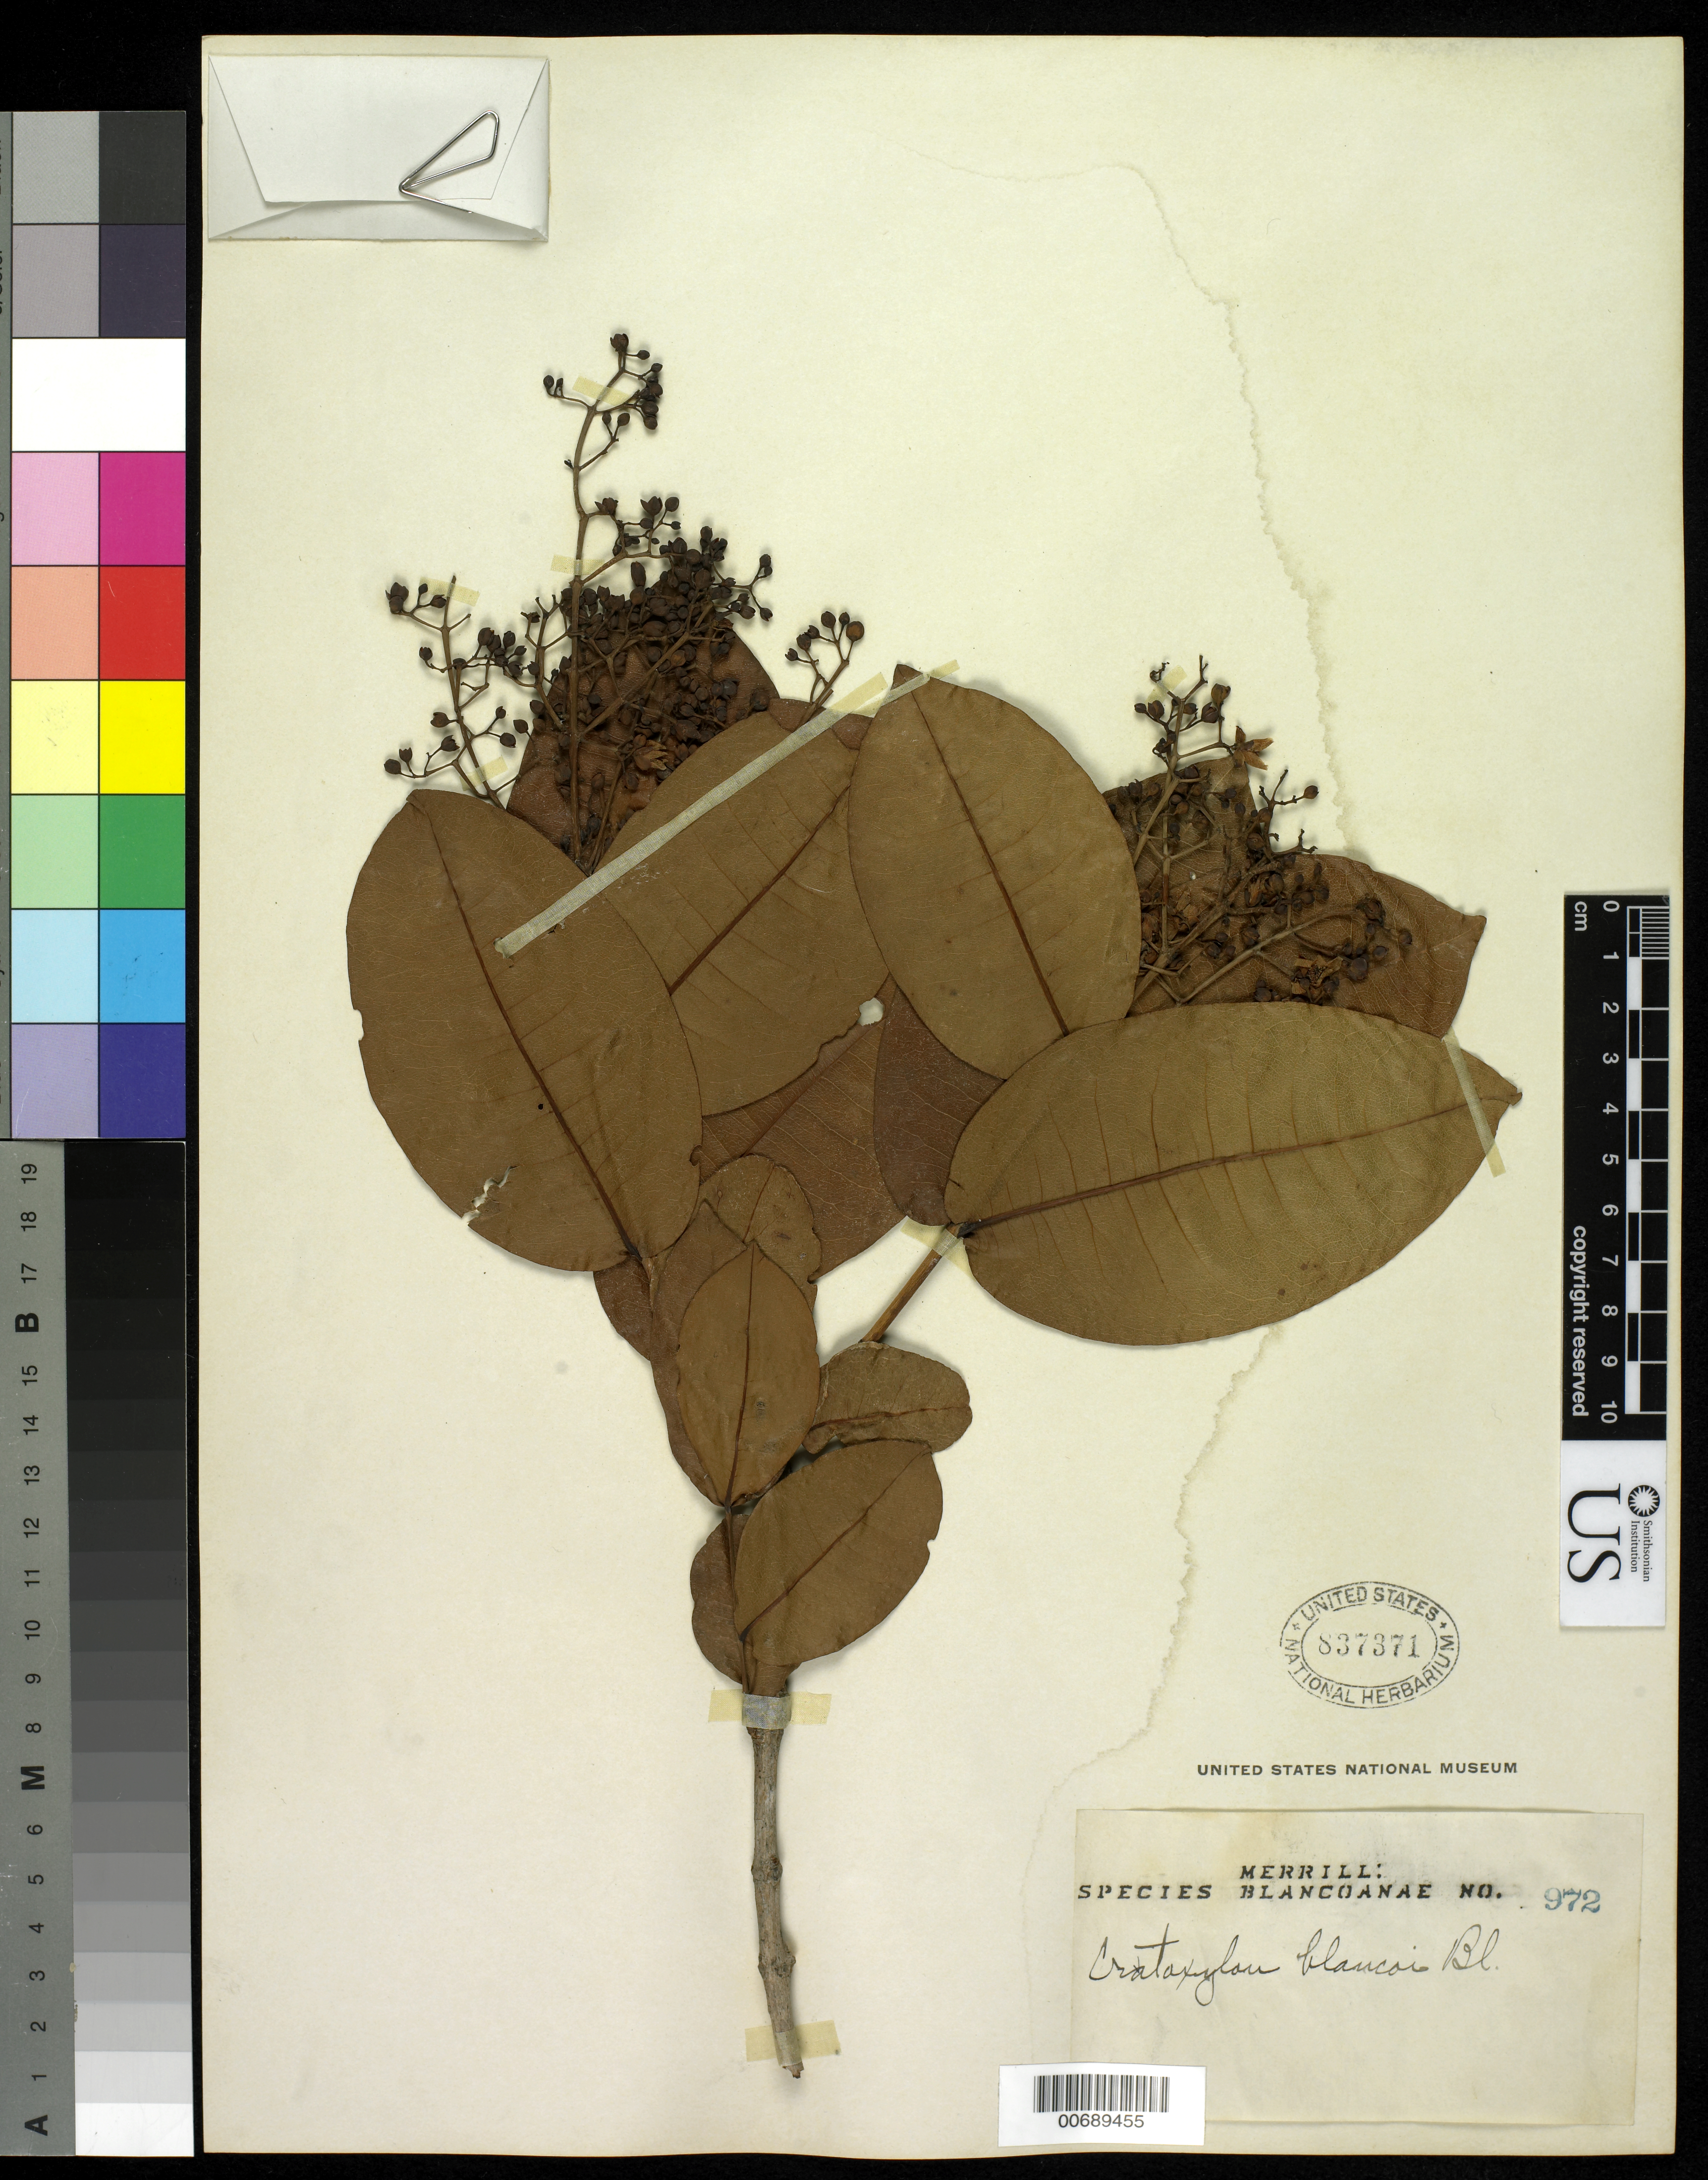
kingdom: Plantae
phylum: Tracheophyta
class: Magnoliopsida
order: Malpighiales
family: Hypericaceae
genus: Cratoxylum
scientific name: Cratoxylum blancoi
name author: Blume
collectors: E. D. Merrill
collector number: Sp. Blancoan. 0972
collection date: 1915-03/1915-06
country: Philippines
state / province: National Capital Region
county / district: Manila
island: Luzon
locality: Antipolo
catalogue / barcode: US 837371